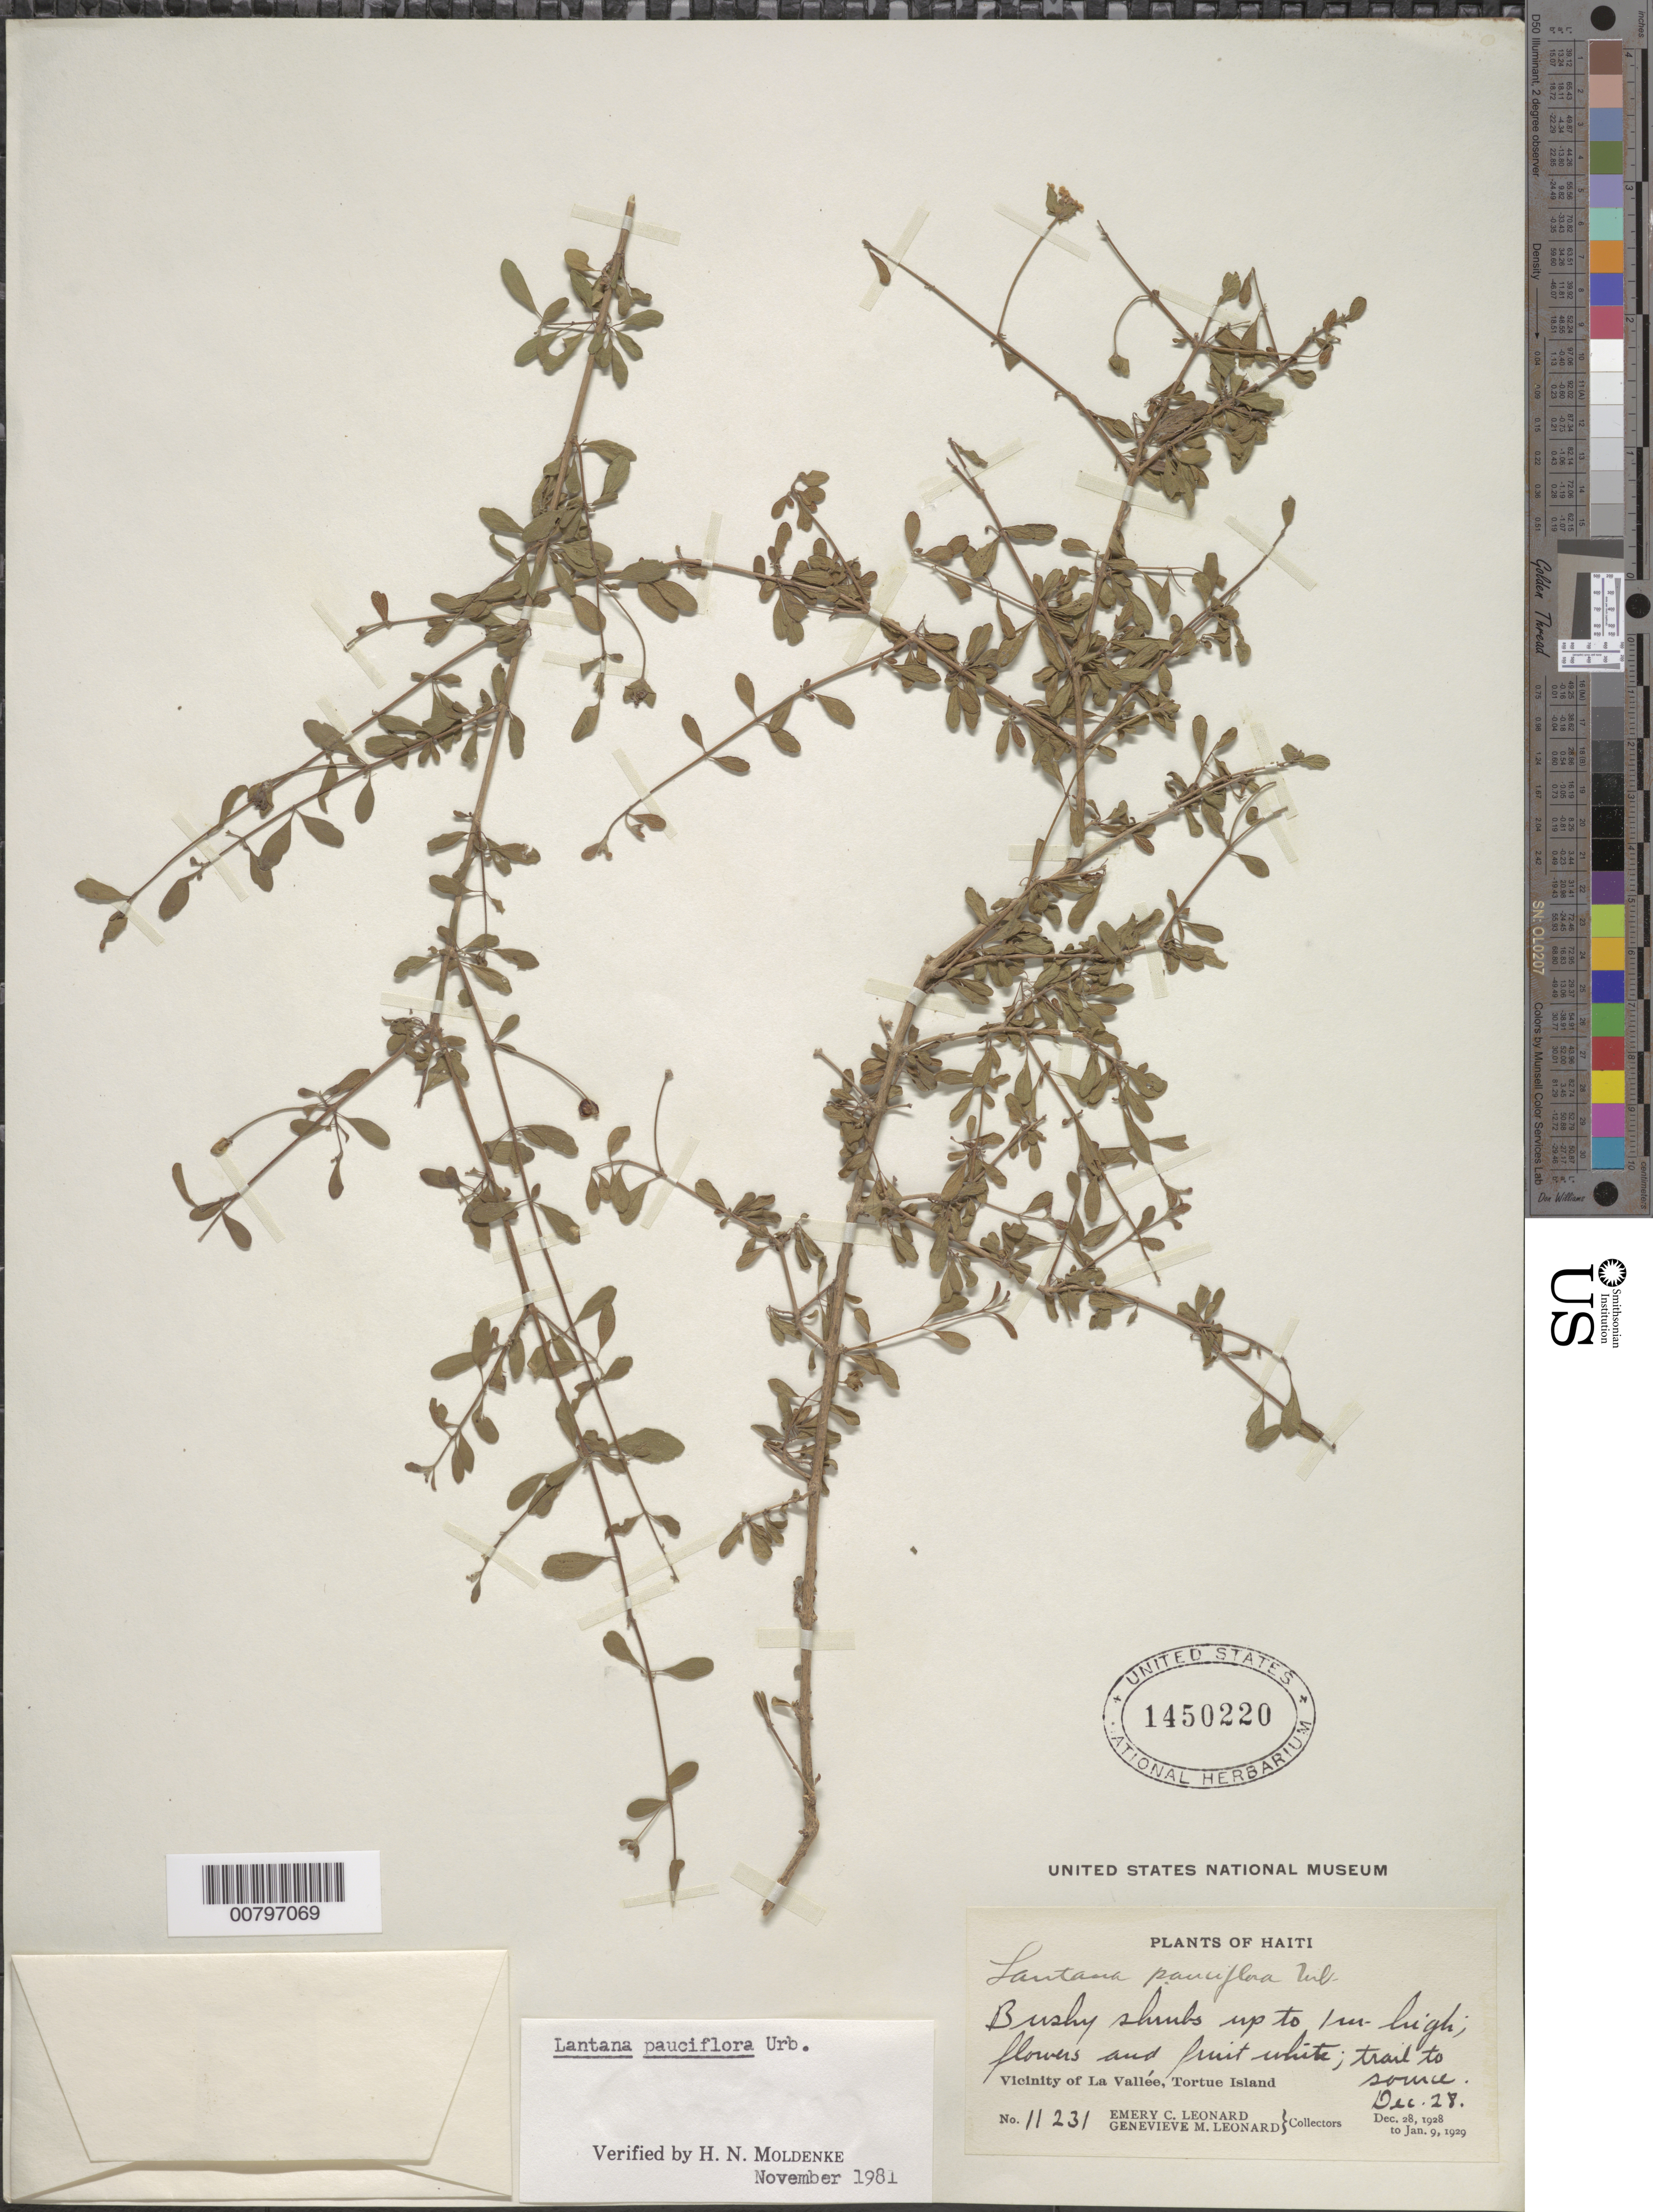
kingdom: Plantae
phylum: Tracheophyta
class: Magnoliopsida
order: Lamiales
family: Verbenaceae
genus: Lantana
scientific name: Lantana pauciflora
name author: Urb.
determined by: Moldenke, H. N.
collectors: E. C. Leonard & G. M. Leonard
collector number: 11231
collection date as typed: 28 Dec 1929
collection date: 1929-12-28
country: Haiti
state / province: Nord-Ouest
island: Île de la Tortue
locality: Vicinity of la Vallée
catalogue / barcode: US 1450220